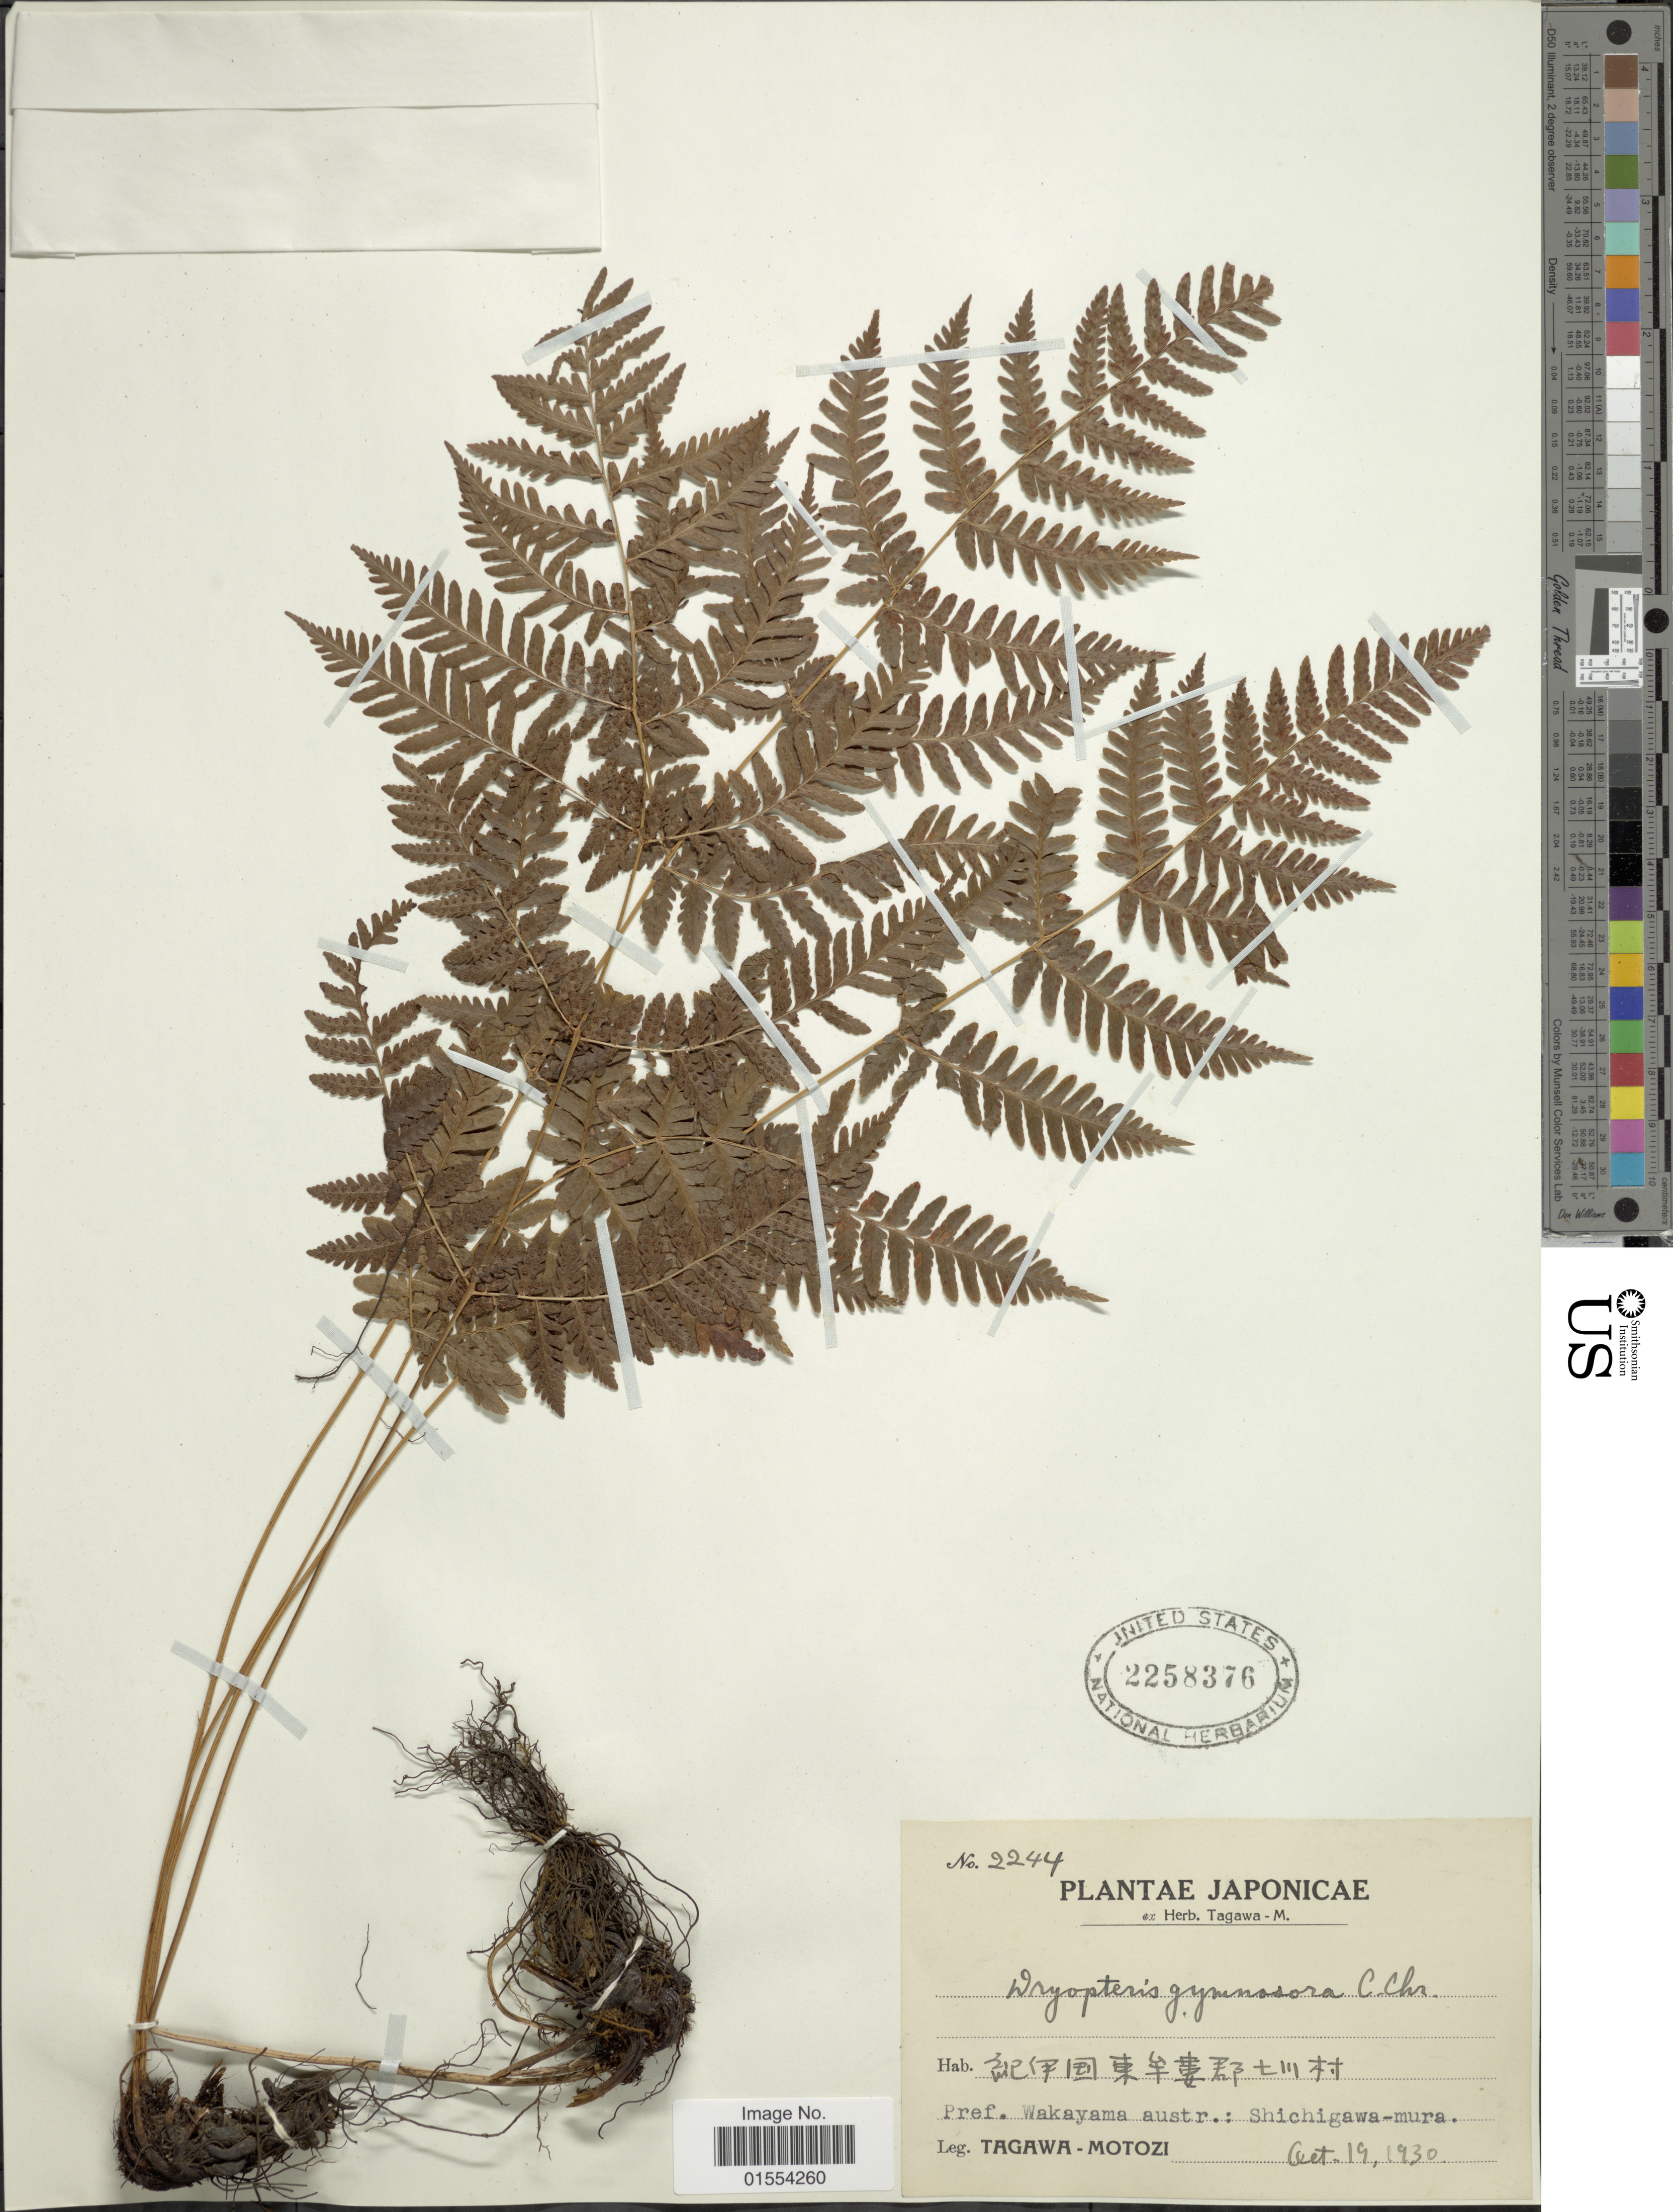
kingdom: Plantae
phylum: Tracheophyta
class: Polypodiopsida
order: Polypodiales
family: Dryopteridaceae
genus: Dryopteris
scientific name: Dryopteris gymnosora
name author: (Makino) C. Chr.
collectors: M. Tagawa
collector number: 2244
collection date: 1930-10-19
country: Japan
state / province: Wakayama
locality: Japonicae, Pref. Wakayamaaustr.: Shichigawa-mura.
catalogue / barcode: US 2258376